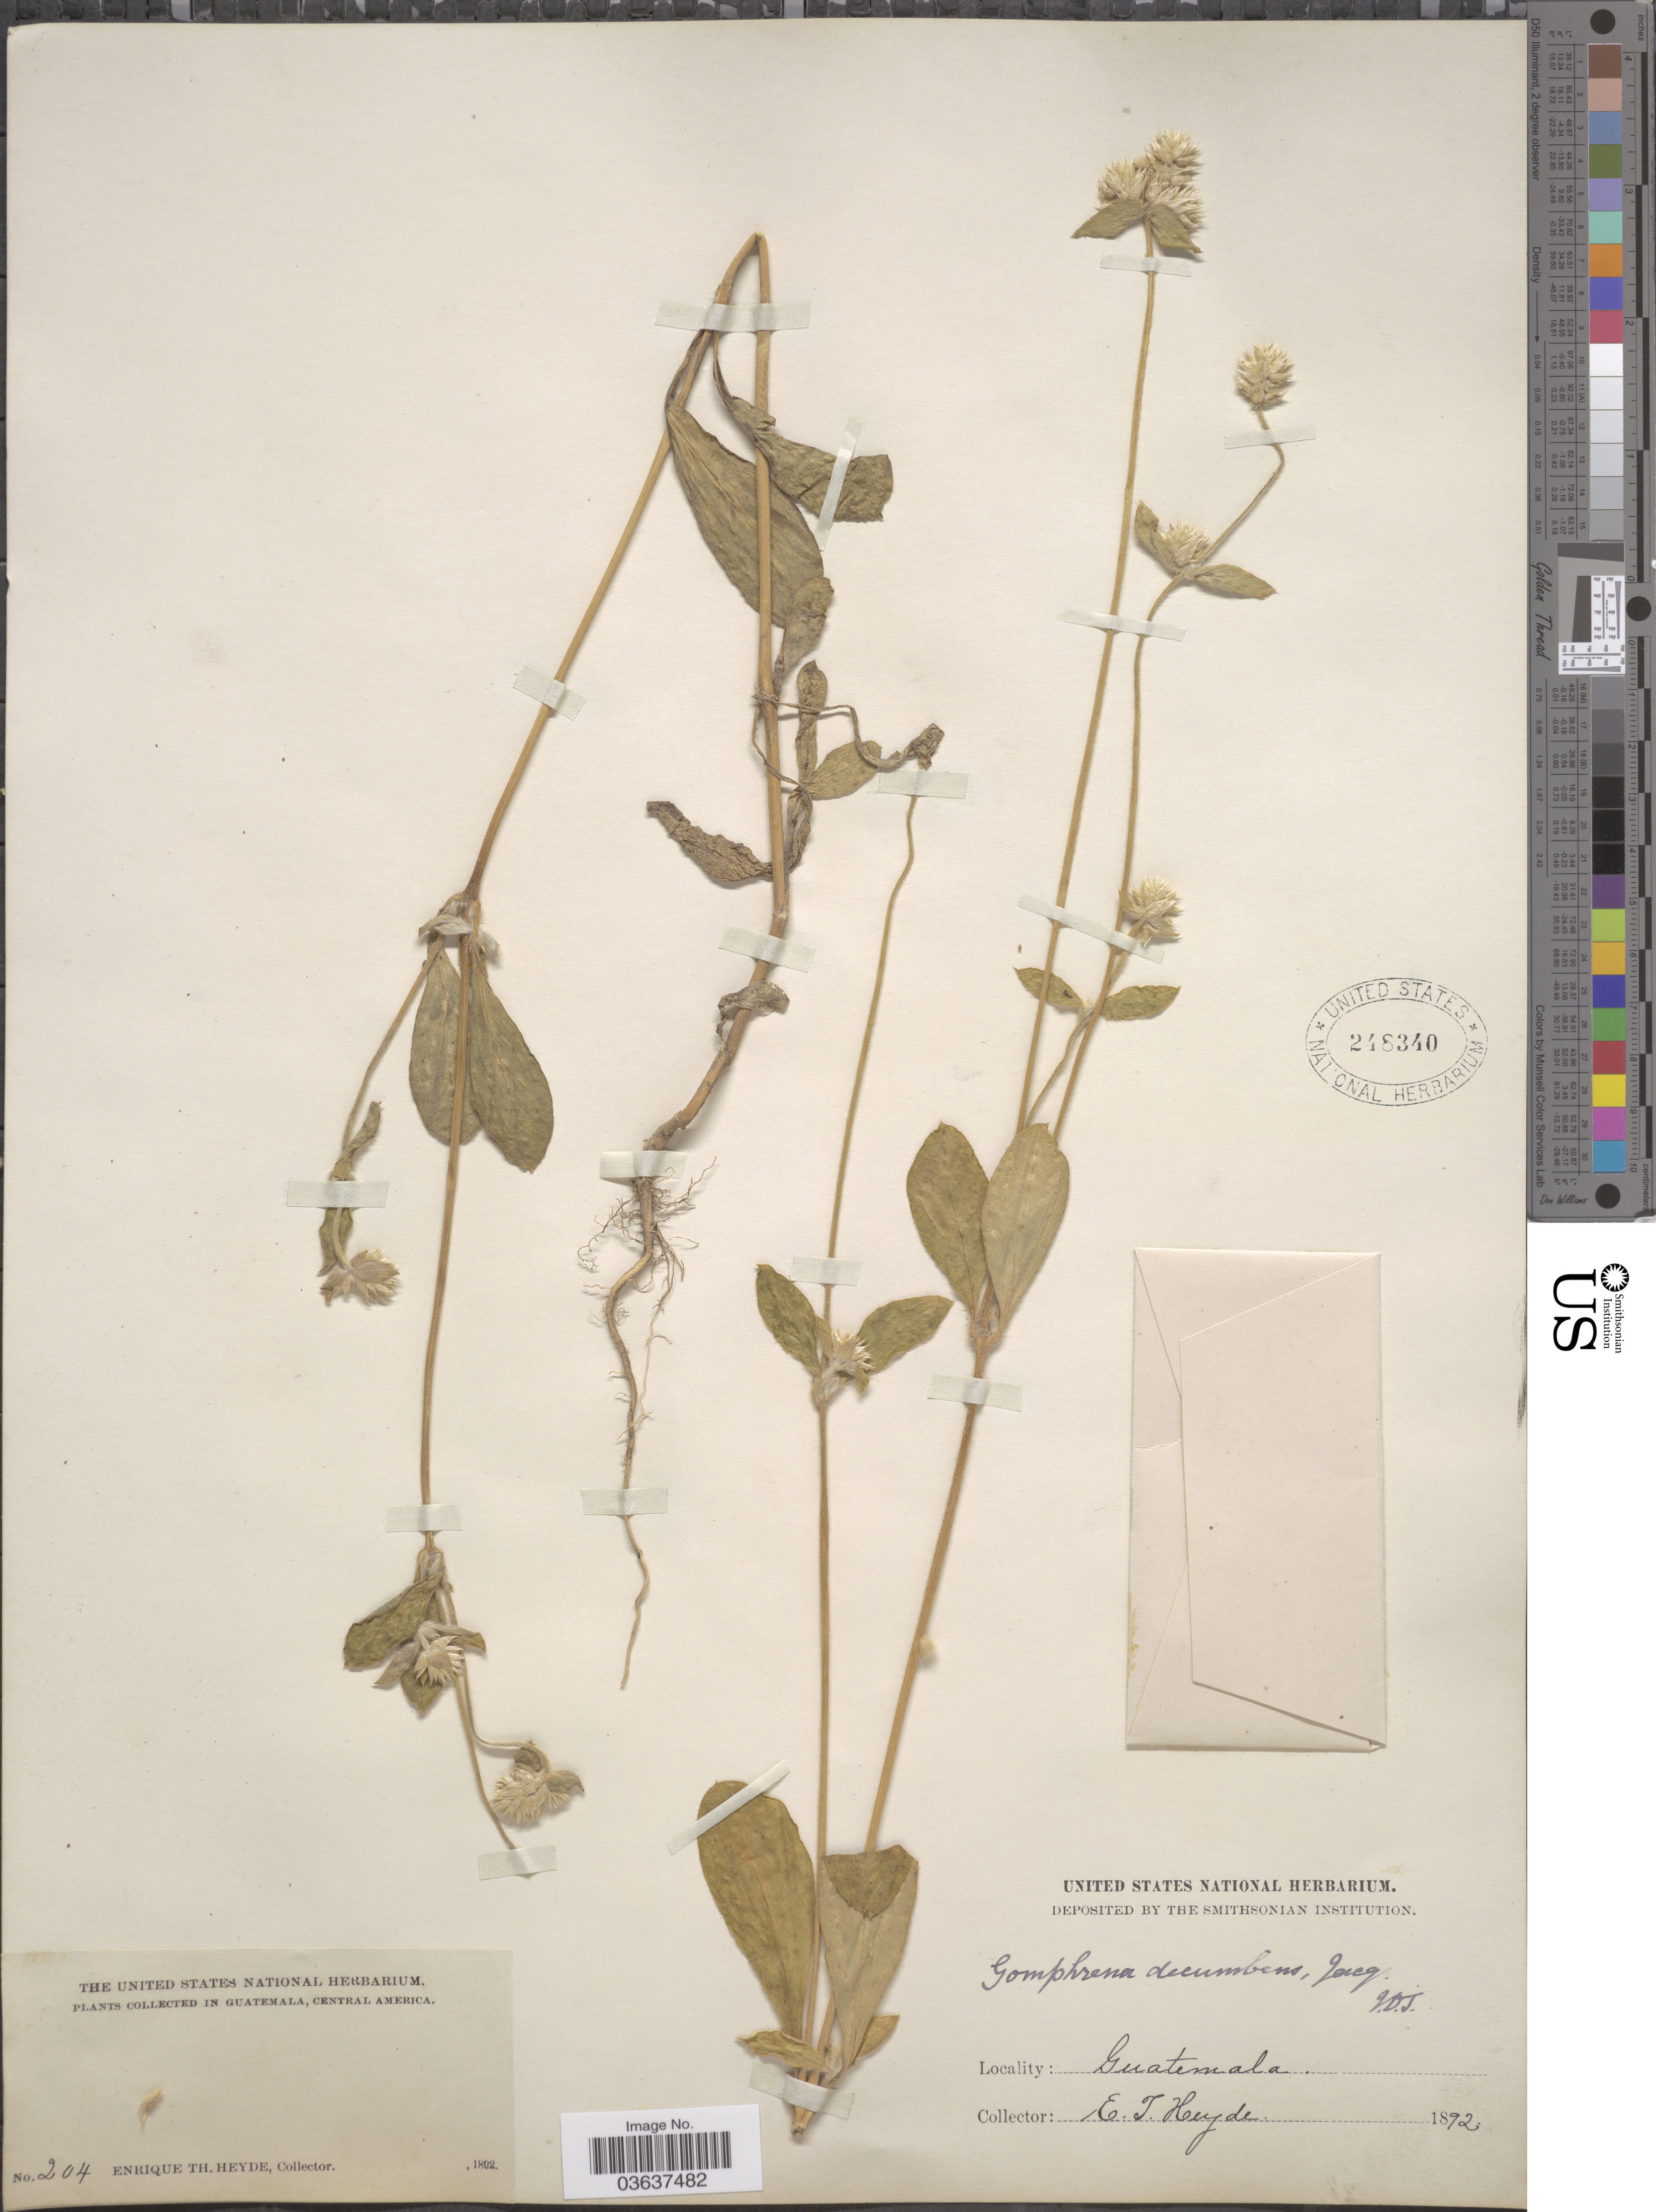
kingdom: Plantae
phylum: Tracheophyta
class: Magnoliopsida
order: Caryophyllales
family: Amaranthaceae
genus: Gomphrena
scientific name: Gomphrena decumbens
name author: Jacq.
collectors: E. T. Heyde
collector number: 204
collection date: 1892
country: Guatemala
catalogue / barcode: US 248340